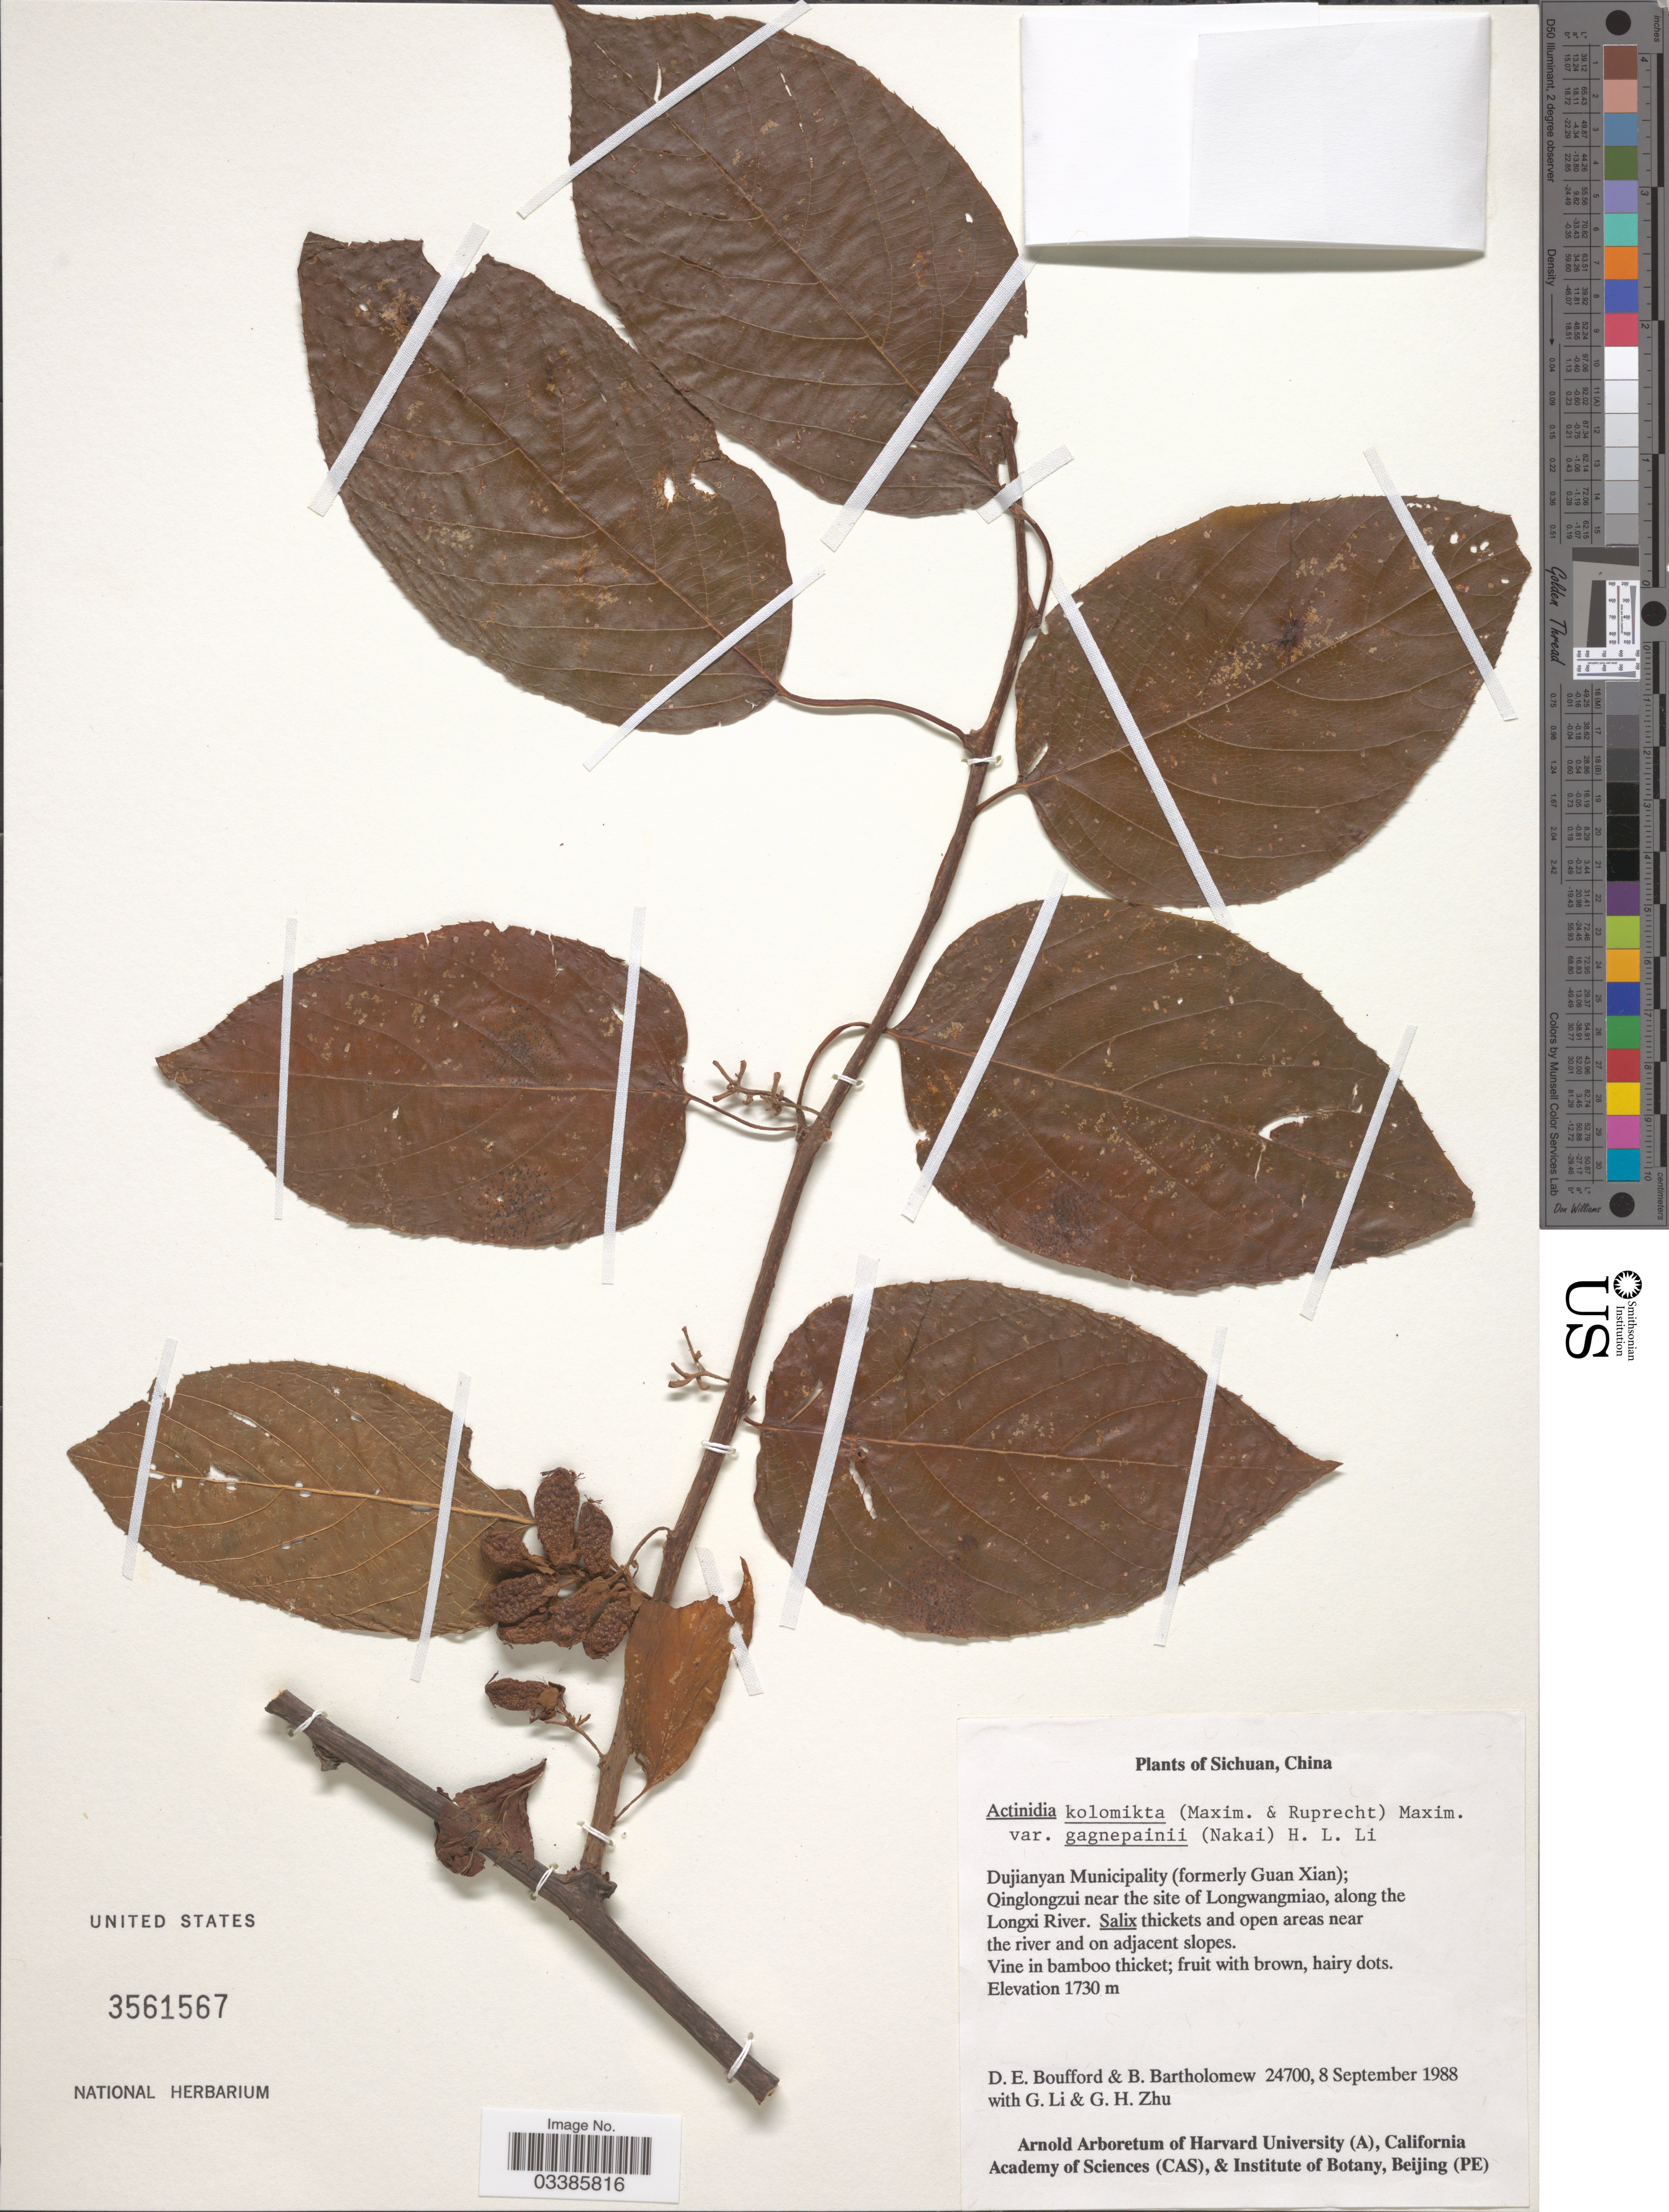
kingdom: Plantae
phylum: Tracheophyta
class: Magnoliopsida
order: Ericales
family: Actinidiaceae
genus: Actinidia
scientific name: Actinidia kolomikta var. gagnepainii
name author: (Nakai) H.L. Li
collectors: D. E. Boufford, B. Bartholomew, G. Li & G. H. Zhu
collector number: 24700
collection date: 1988-09-08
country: China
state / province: Sichuan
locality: Sichuan. Dujianyan Municipality (formerly Guan Xian); Quinglongzui near the site of Longwangmiao, along the Longxi River.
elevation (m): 1730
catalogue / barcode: US 3561567